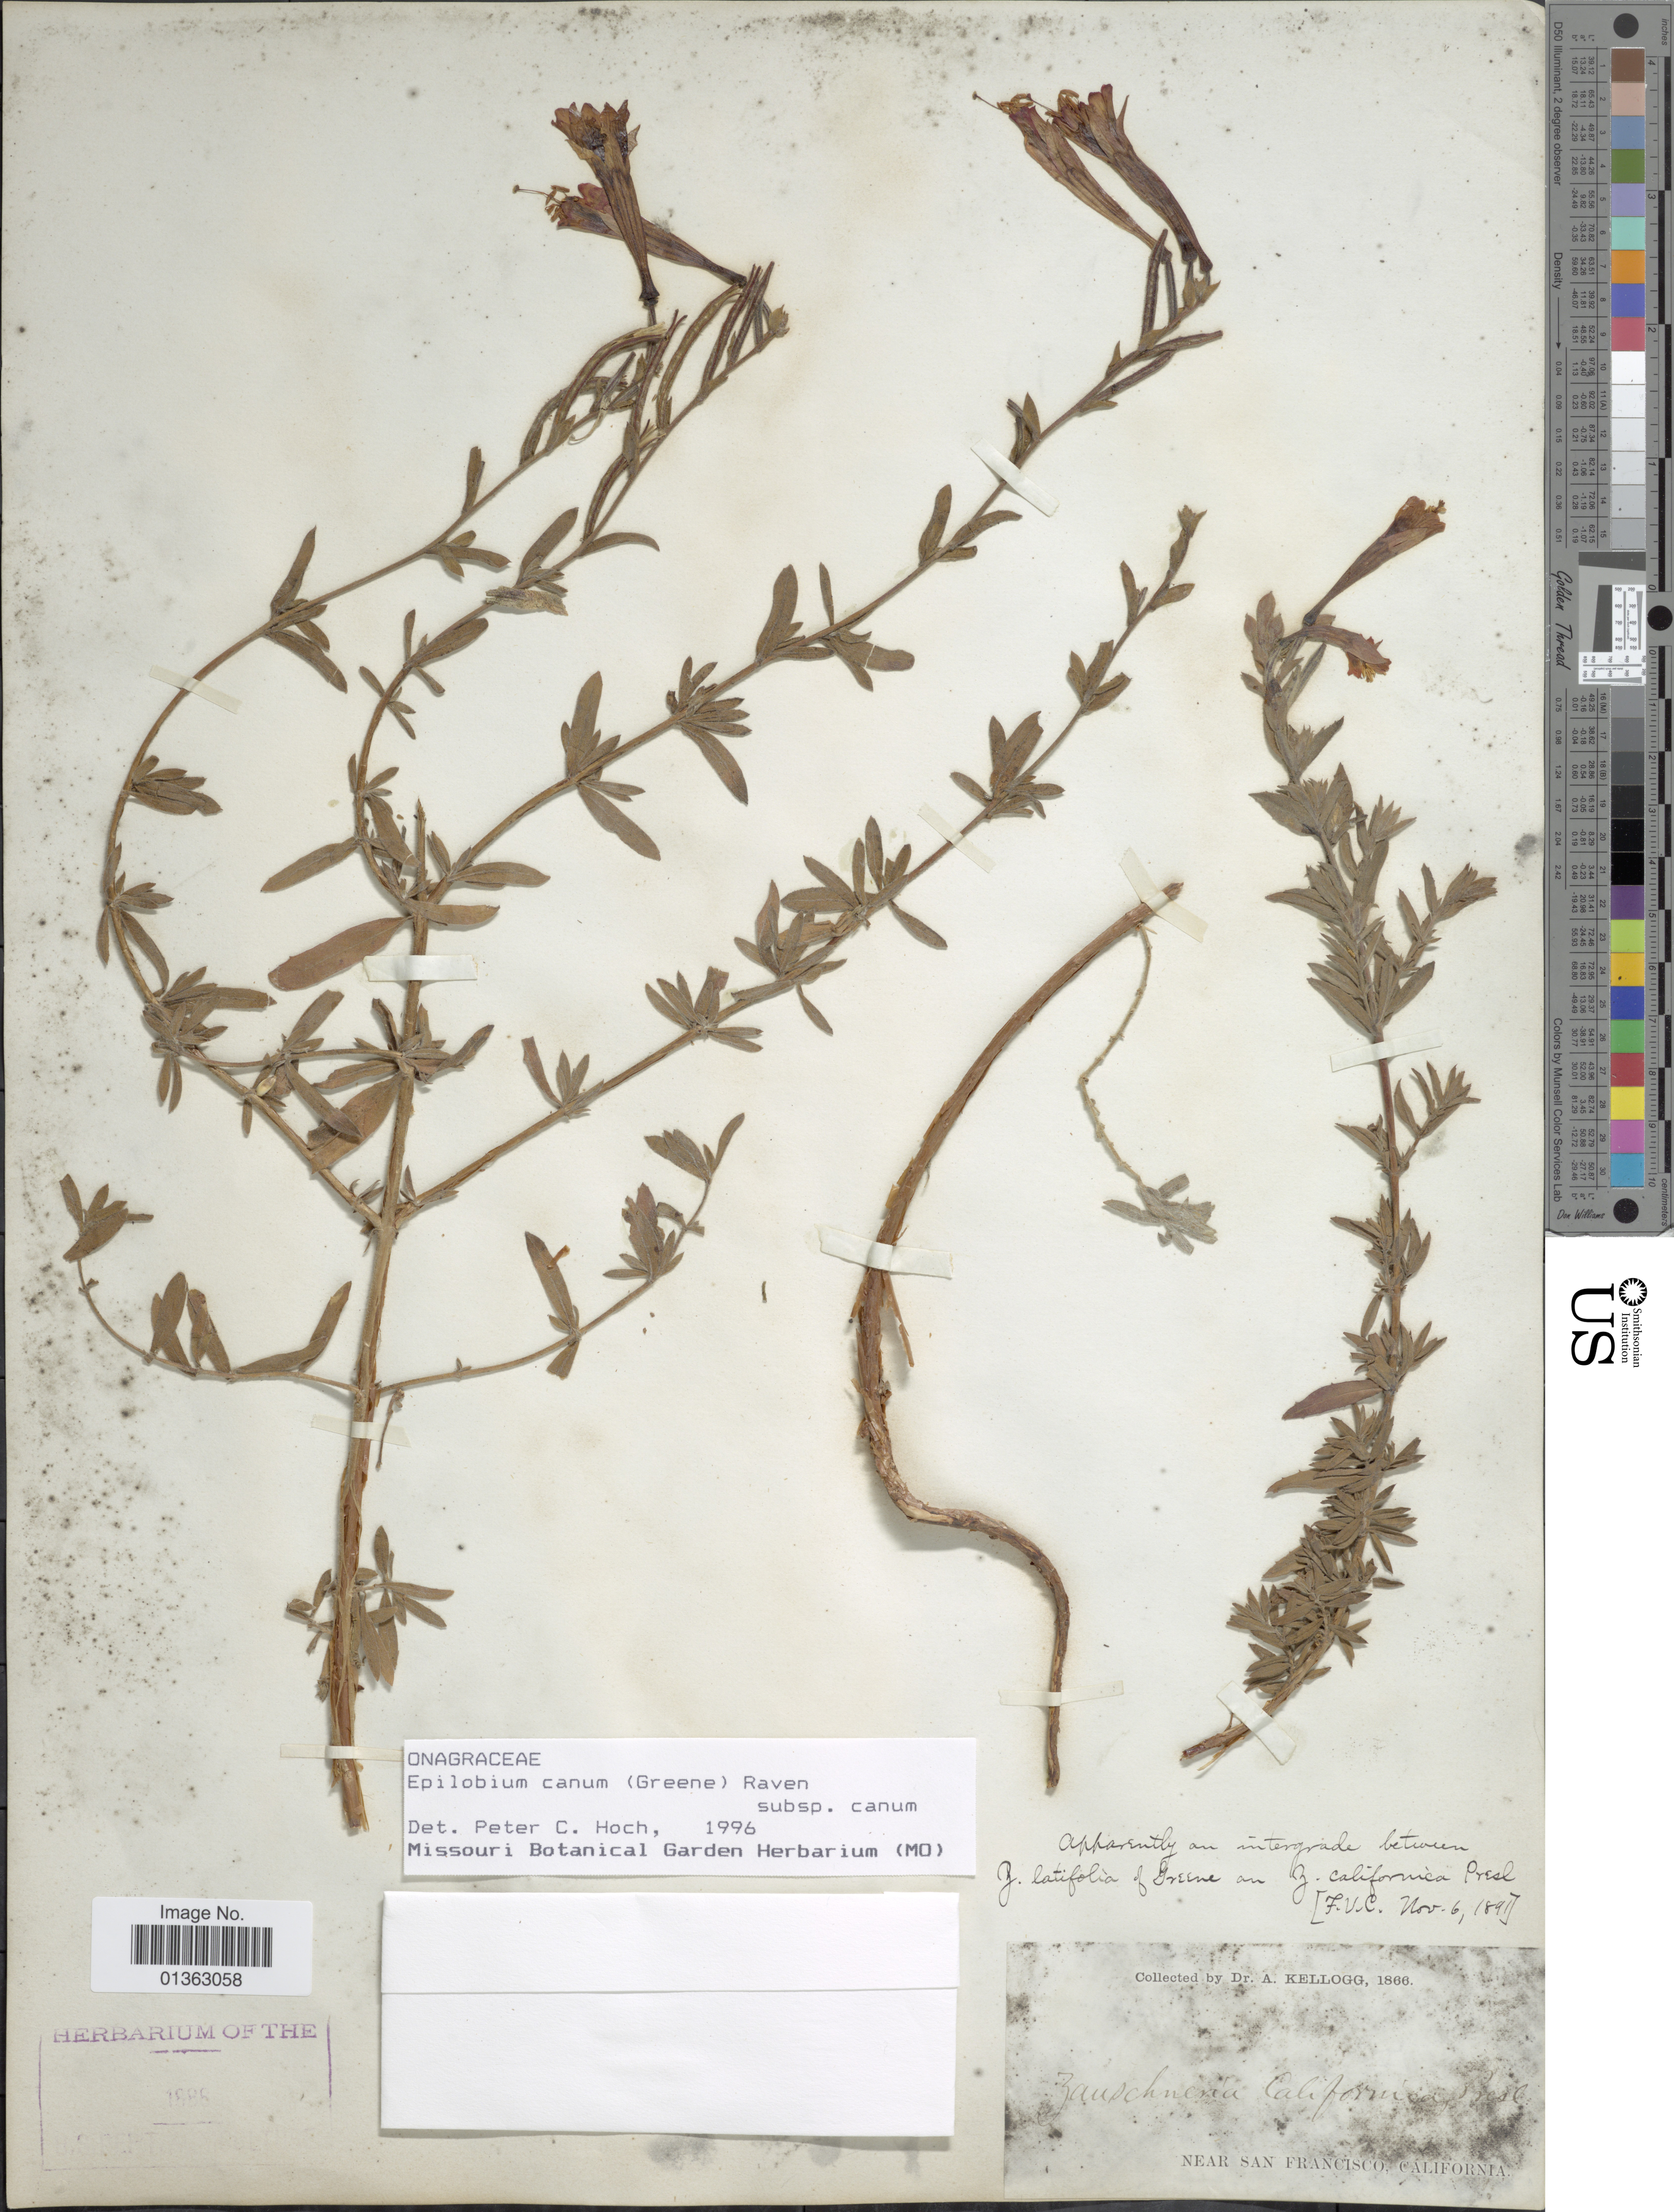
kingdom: Plantae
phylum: Tracheophyta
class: Magnoliopsida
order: Myrtales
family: Onagraceae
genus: Epilobium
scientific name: Epilobium canum subsp. canum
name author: (Greene) P.H. Raven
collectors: A. Kellogg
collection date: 1866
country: United States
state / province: California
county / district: San Francisco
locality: Near San Francisco.